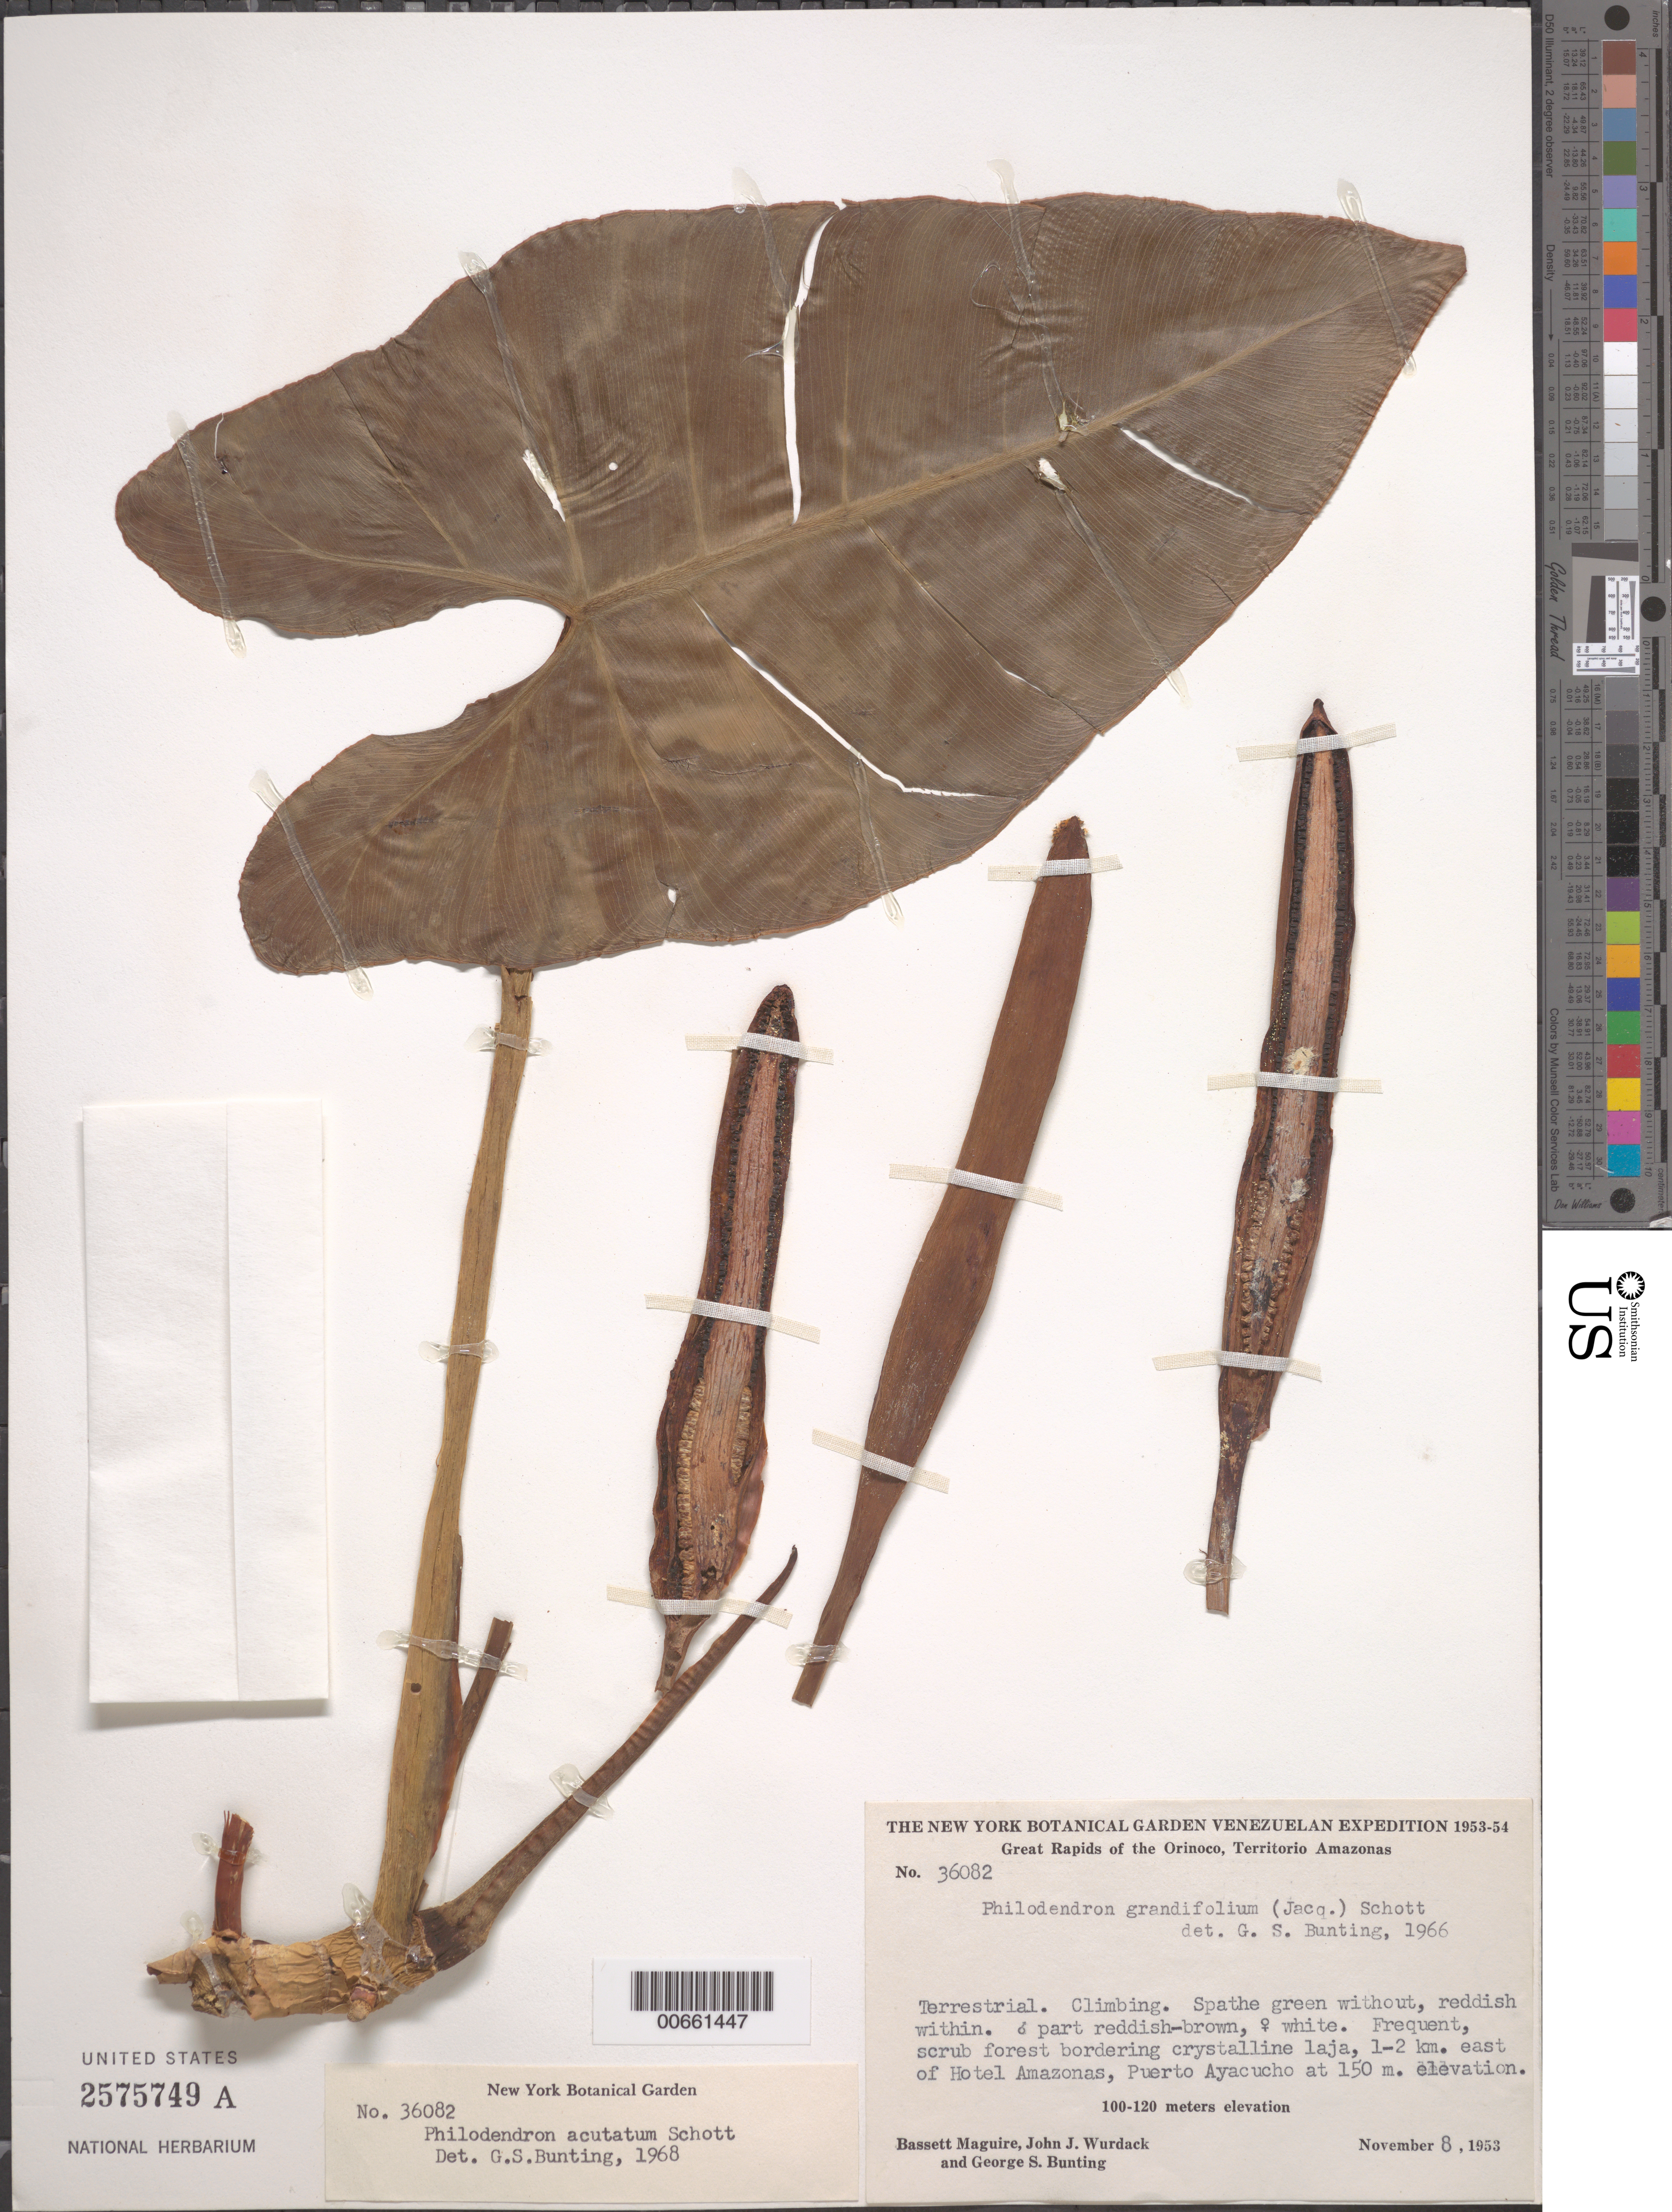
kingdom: Plantae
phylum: Tracheophyta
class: Liliopsida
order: Alismatales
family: Araceae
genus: Philodendron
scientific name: Philodendron acutatum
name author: Schott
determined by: Bunting, G. S.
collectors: B. Maguire, J. J. Wurdack & G. S. Bunting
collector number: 36082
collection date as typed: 8-Nov-53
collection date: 1953-11-08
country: Venezuela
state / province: Amazonas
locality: Puerto Ayacucho, 1-2 km E of Hotel Amazonas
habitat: Scrub forest bordering crystalline laja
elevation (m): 150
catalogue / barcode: US 2575749A